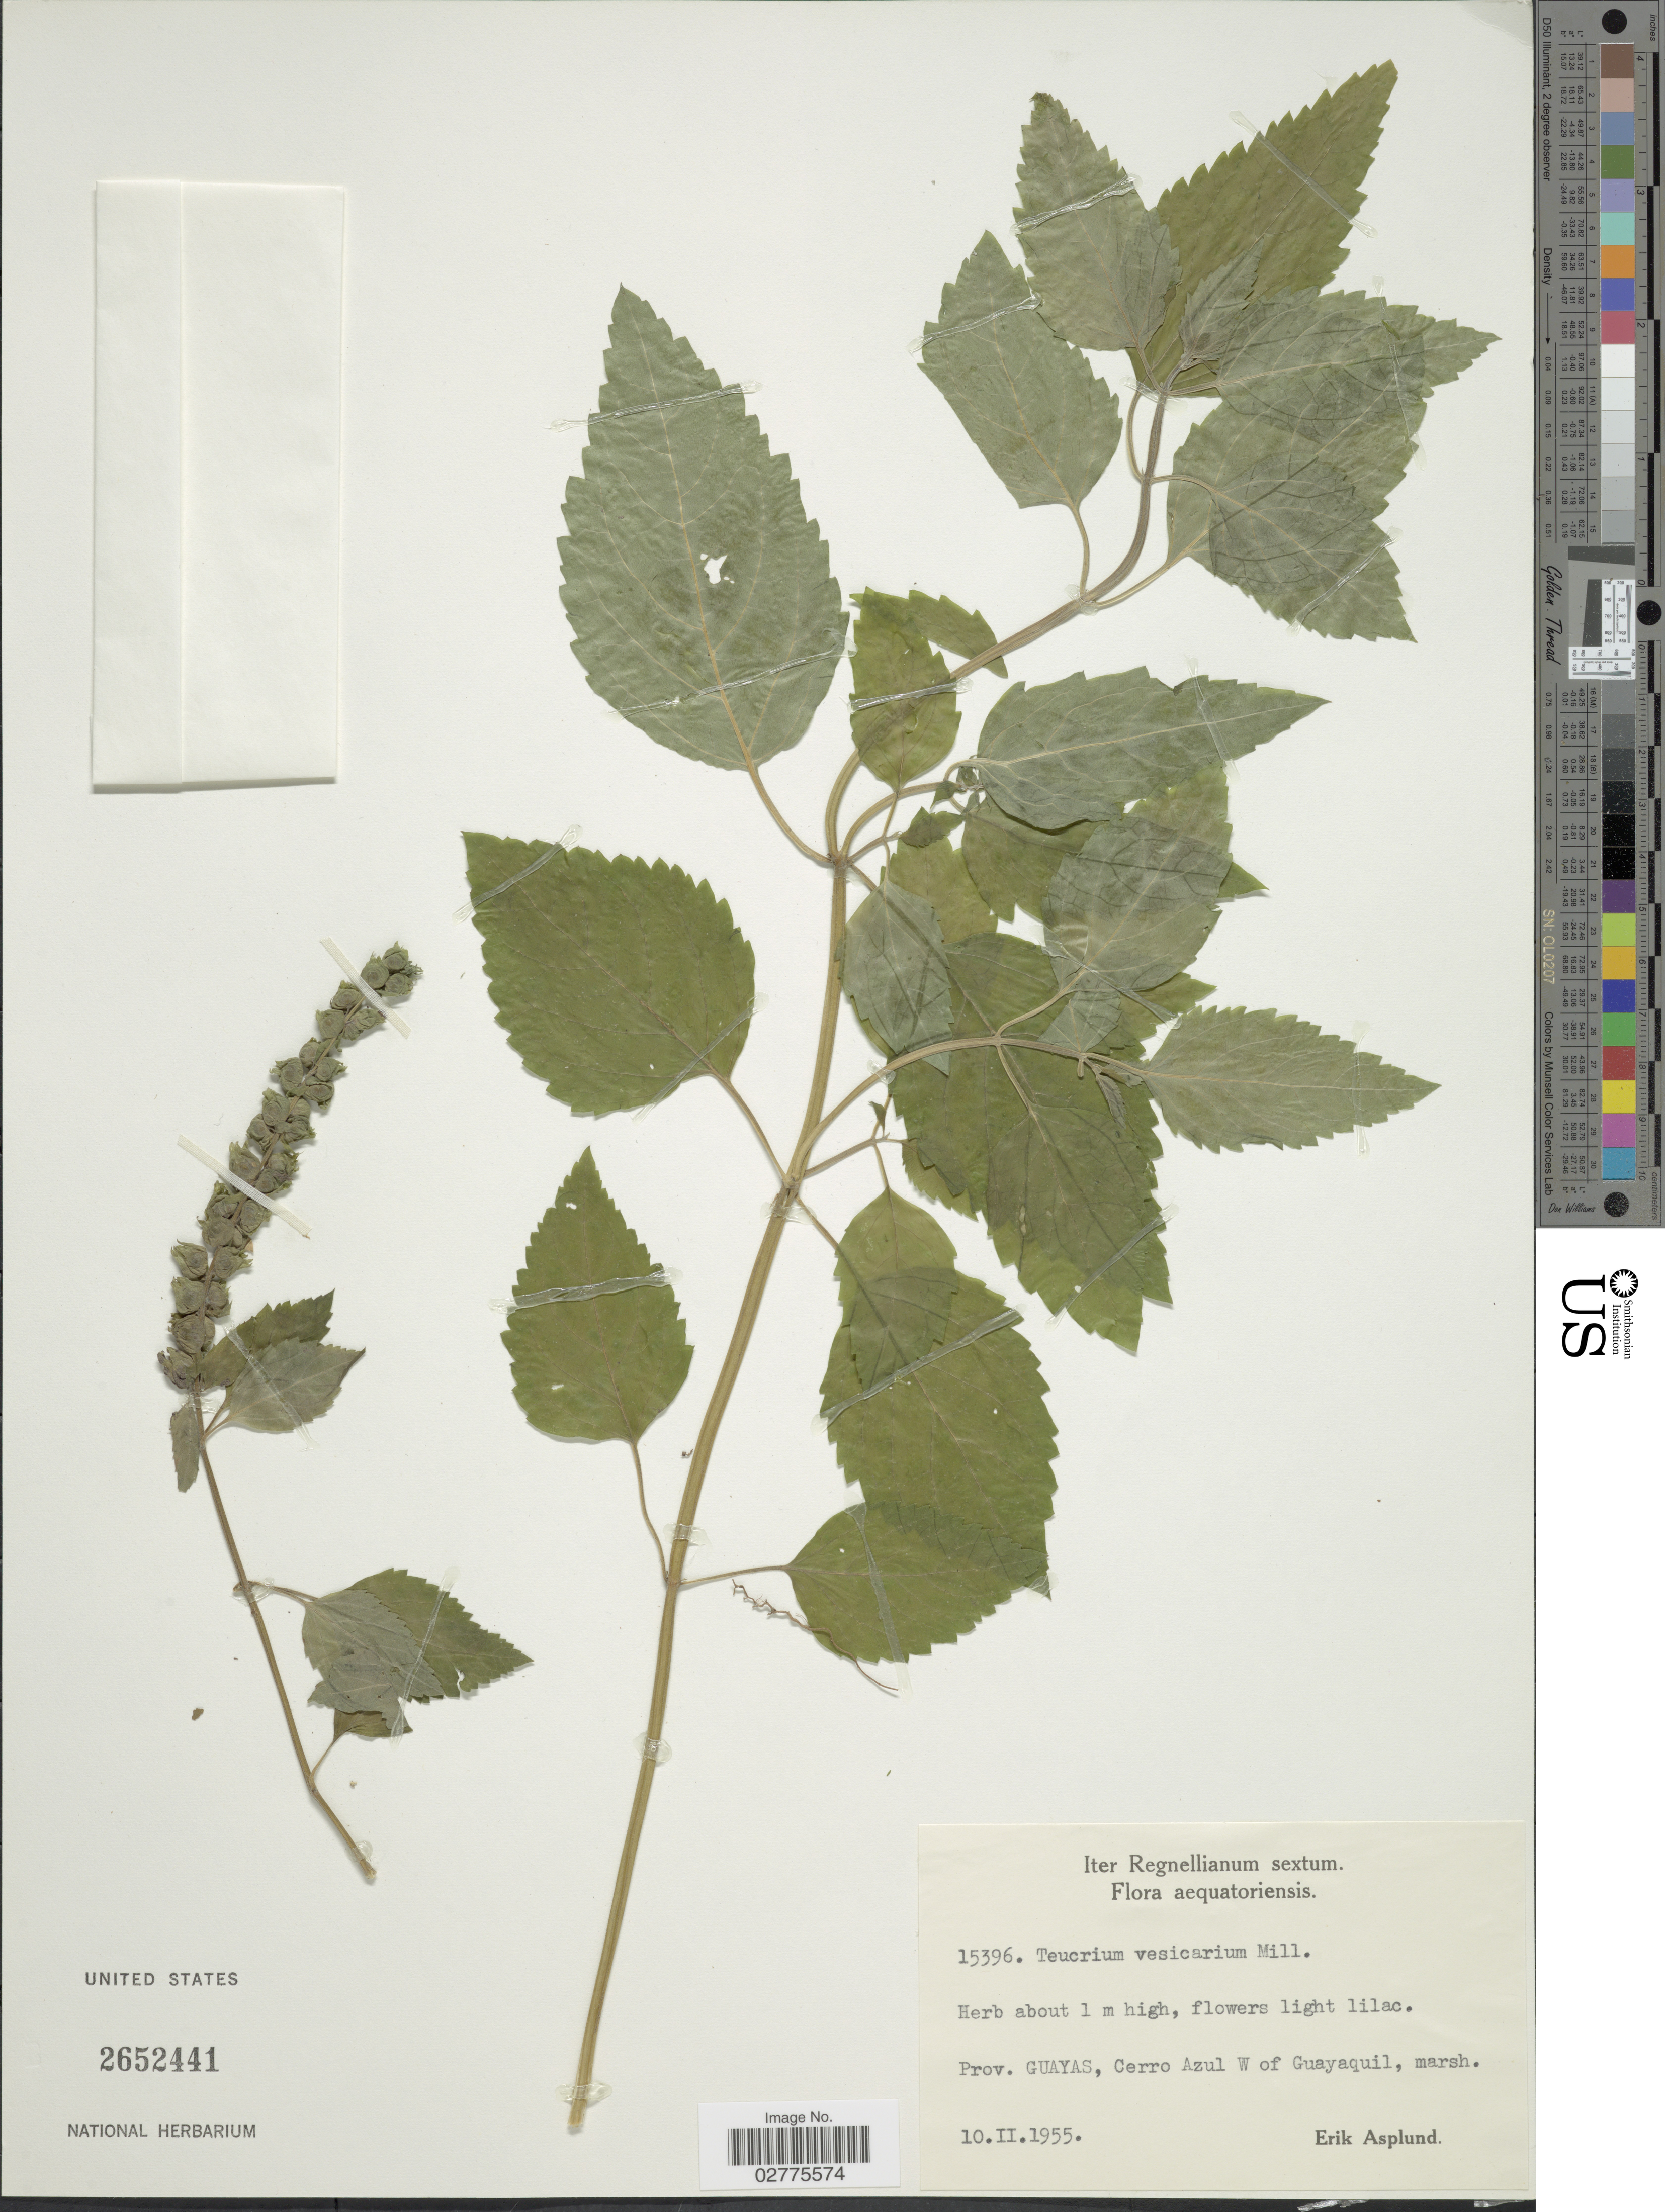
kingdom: Plantae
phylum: Tracheophyta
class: Magnoliopsida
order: Lamiales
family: Lamiaceae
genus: Teucrium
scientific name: Teucrium vesicarium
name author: Mill.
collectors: E. Asplund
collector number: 15396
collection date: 1955-02-10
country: Ecuador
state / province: Guayas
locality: Cerro Azul W of Guayaquil.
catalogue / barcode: US 2652441